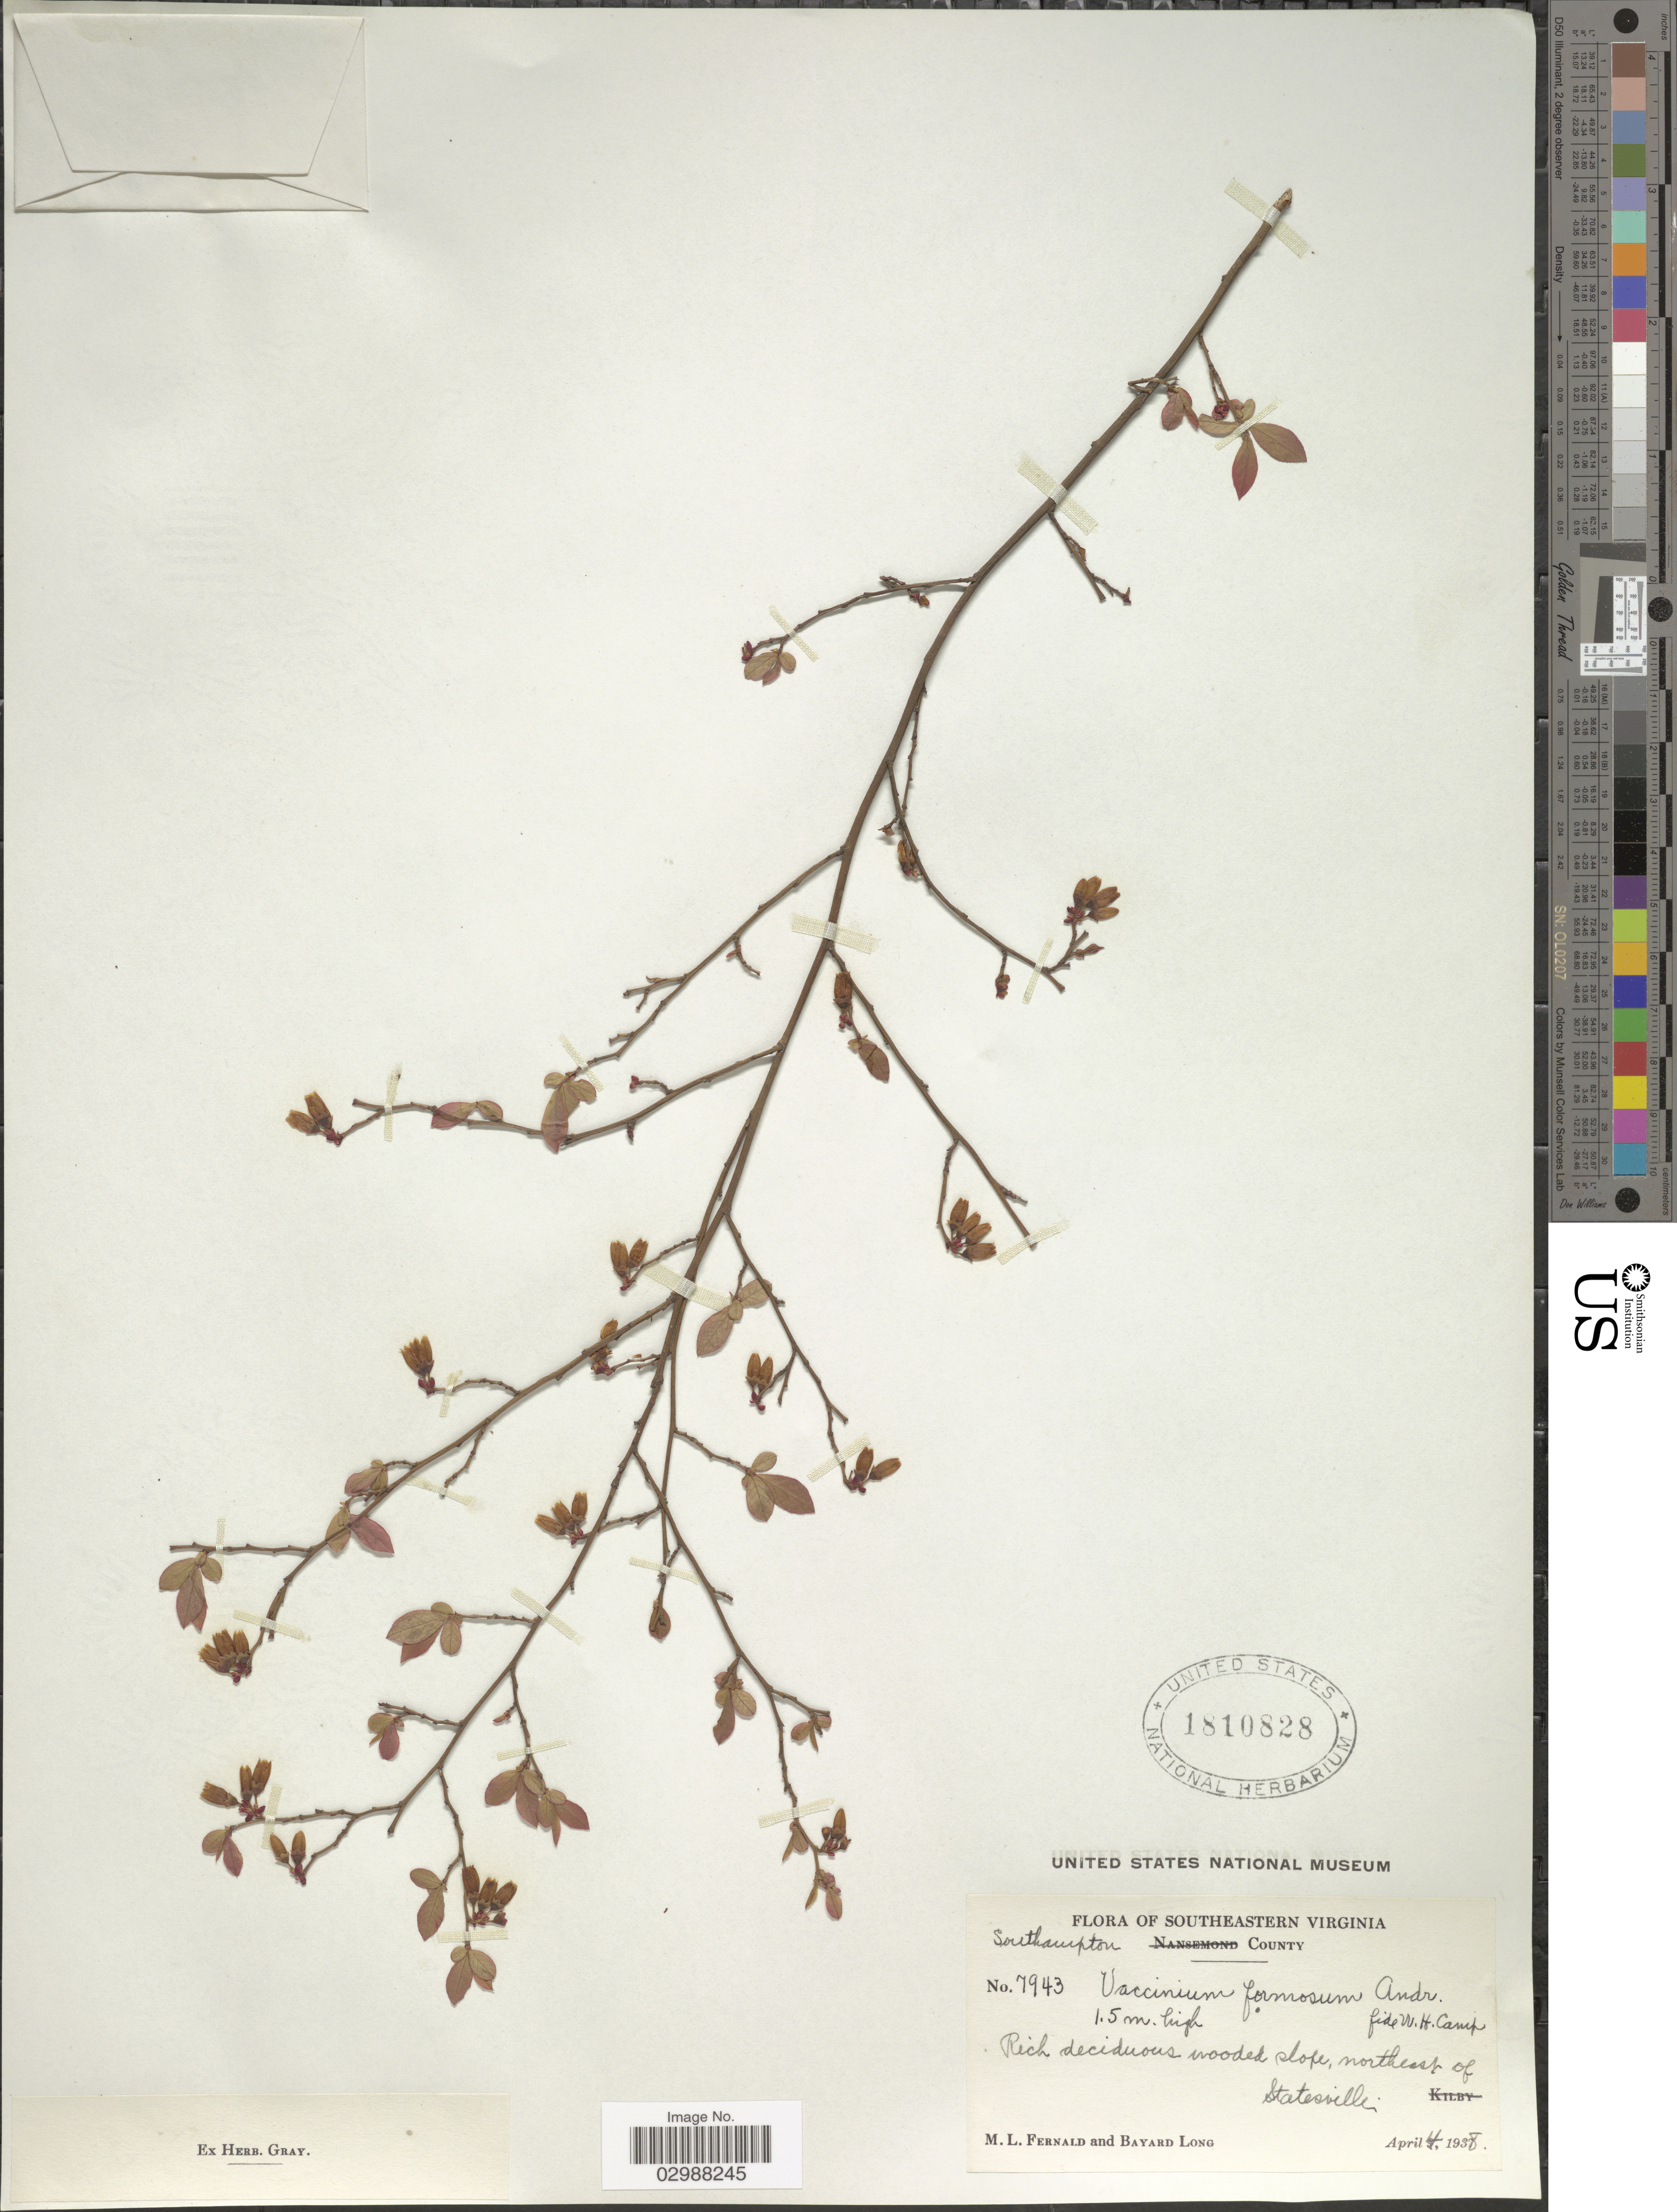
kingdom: Plantae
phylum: Tracheophyta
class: Magnoliopsida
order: Ericales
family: Ericaceae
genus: Vaccinium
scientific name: Vaccinium formosum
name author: Andrews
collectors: M. L. Fernald & B. Long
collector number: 7943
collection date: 1938-04-04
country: United States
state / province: Virginia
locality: Southeastern Virginia. Rich deciduous wooded slope, northeast of Statesville.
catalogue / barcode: US 1810828